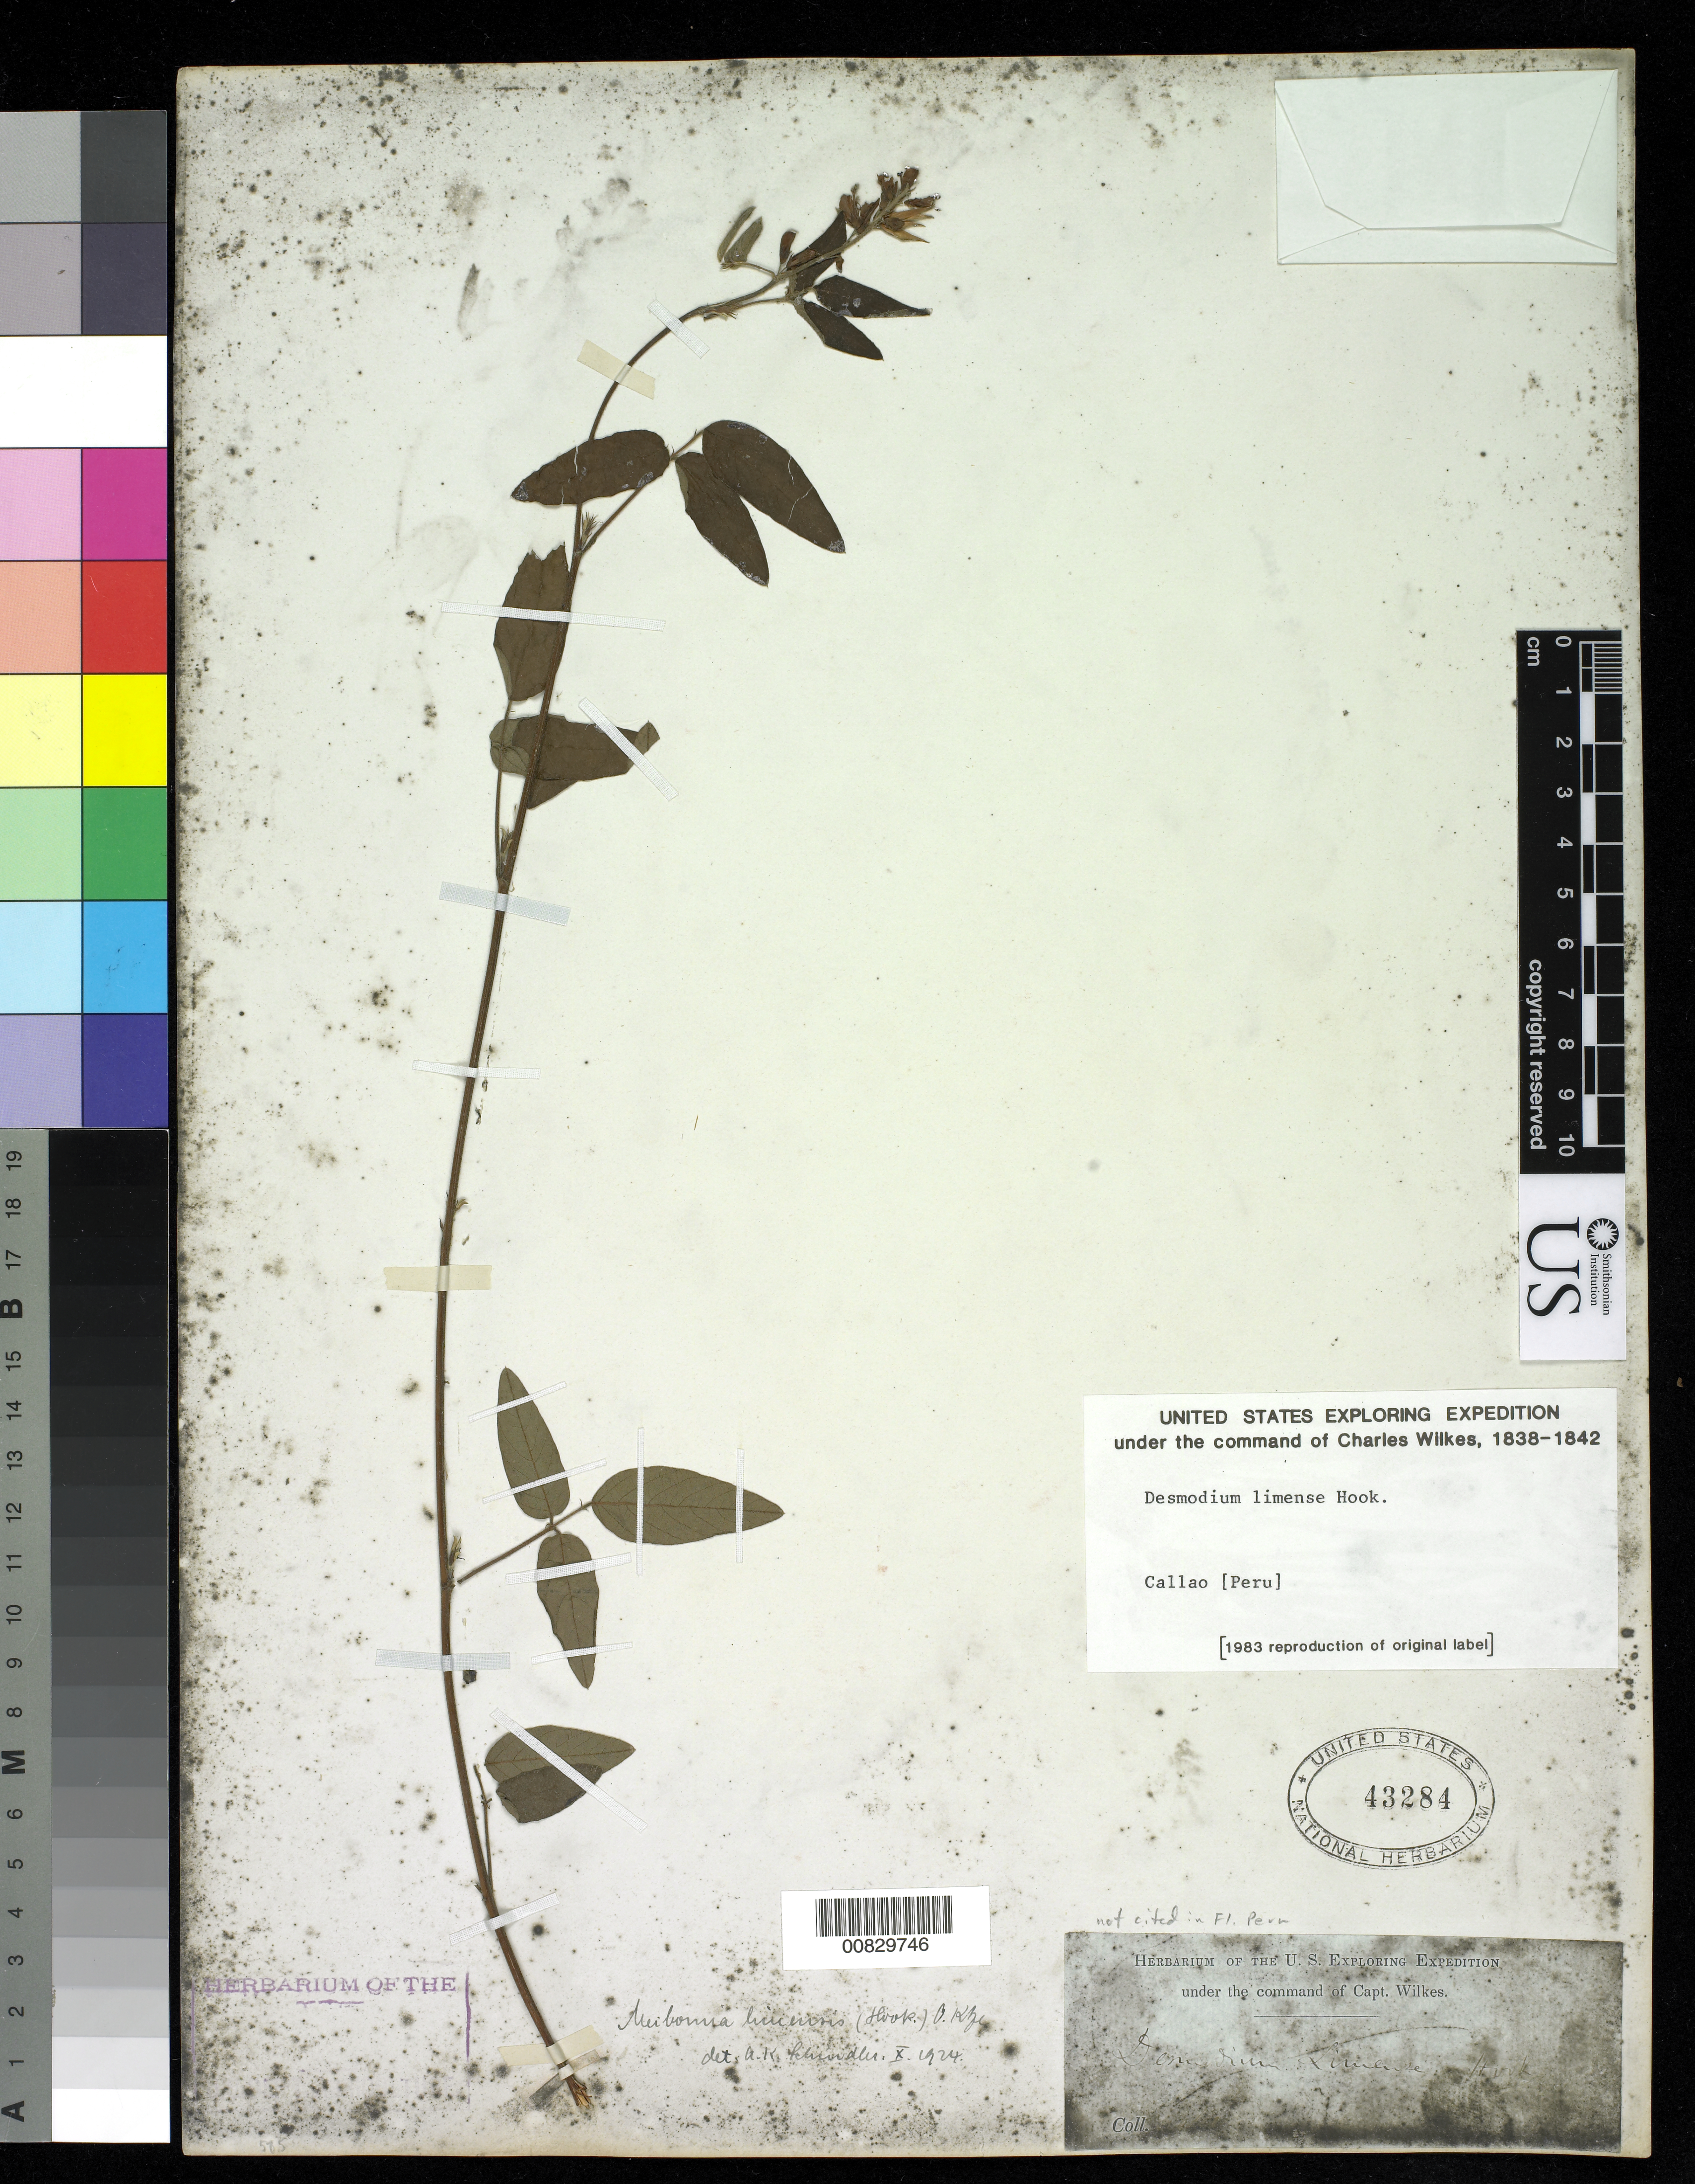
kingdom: Plantae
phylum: Tracheophyta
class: Magnoliopsida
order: Fabales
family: Fabaceae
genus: Desmodium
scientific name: Desmodium limense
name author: Hook.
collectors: Wilkes Explor. Exped.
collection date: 1838/1842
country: Peru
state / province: Callao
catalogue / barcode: US 43284